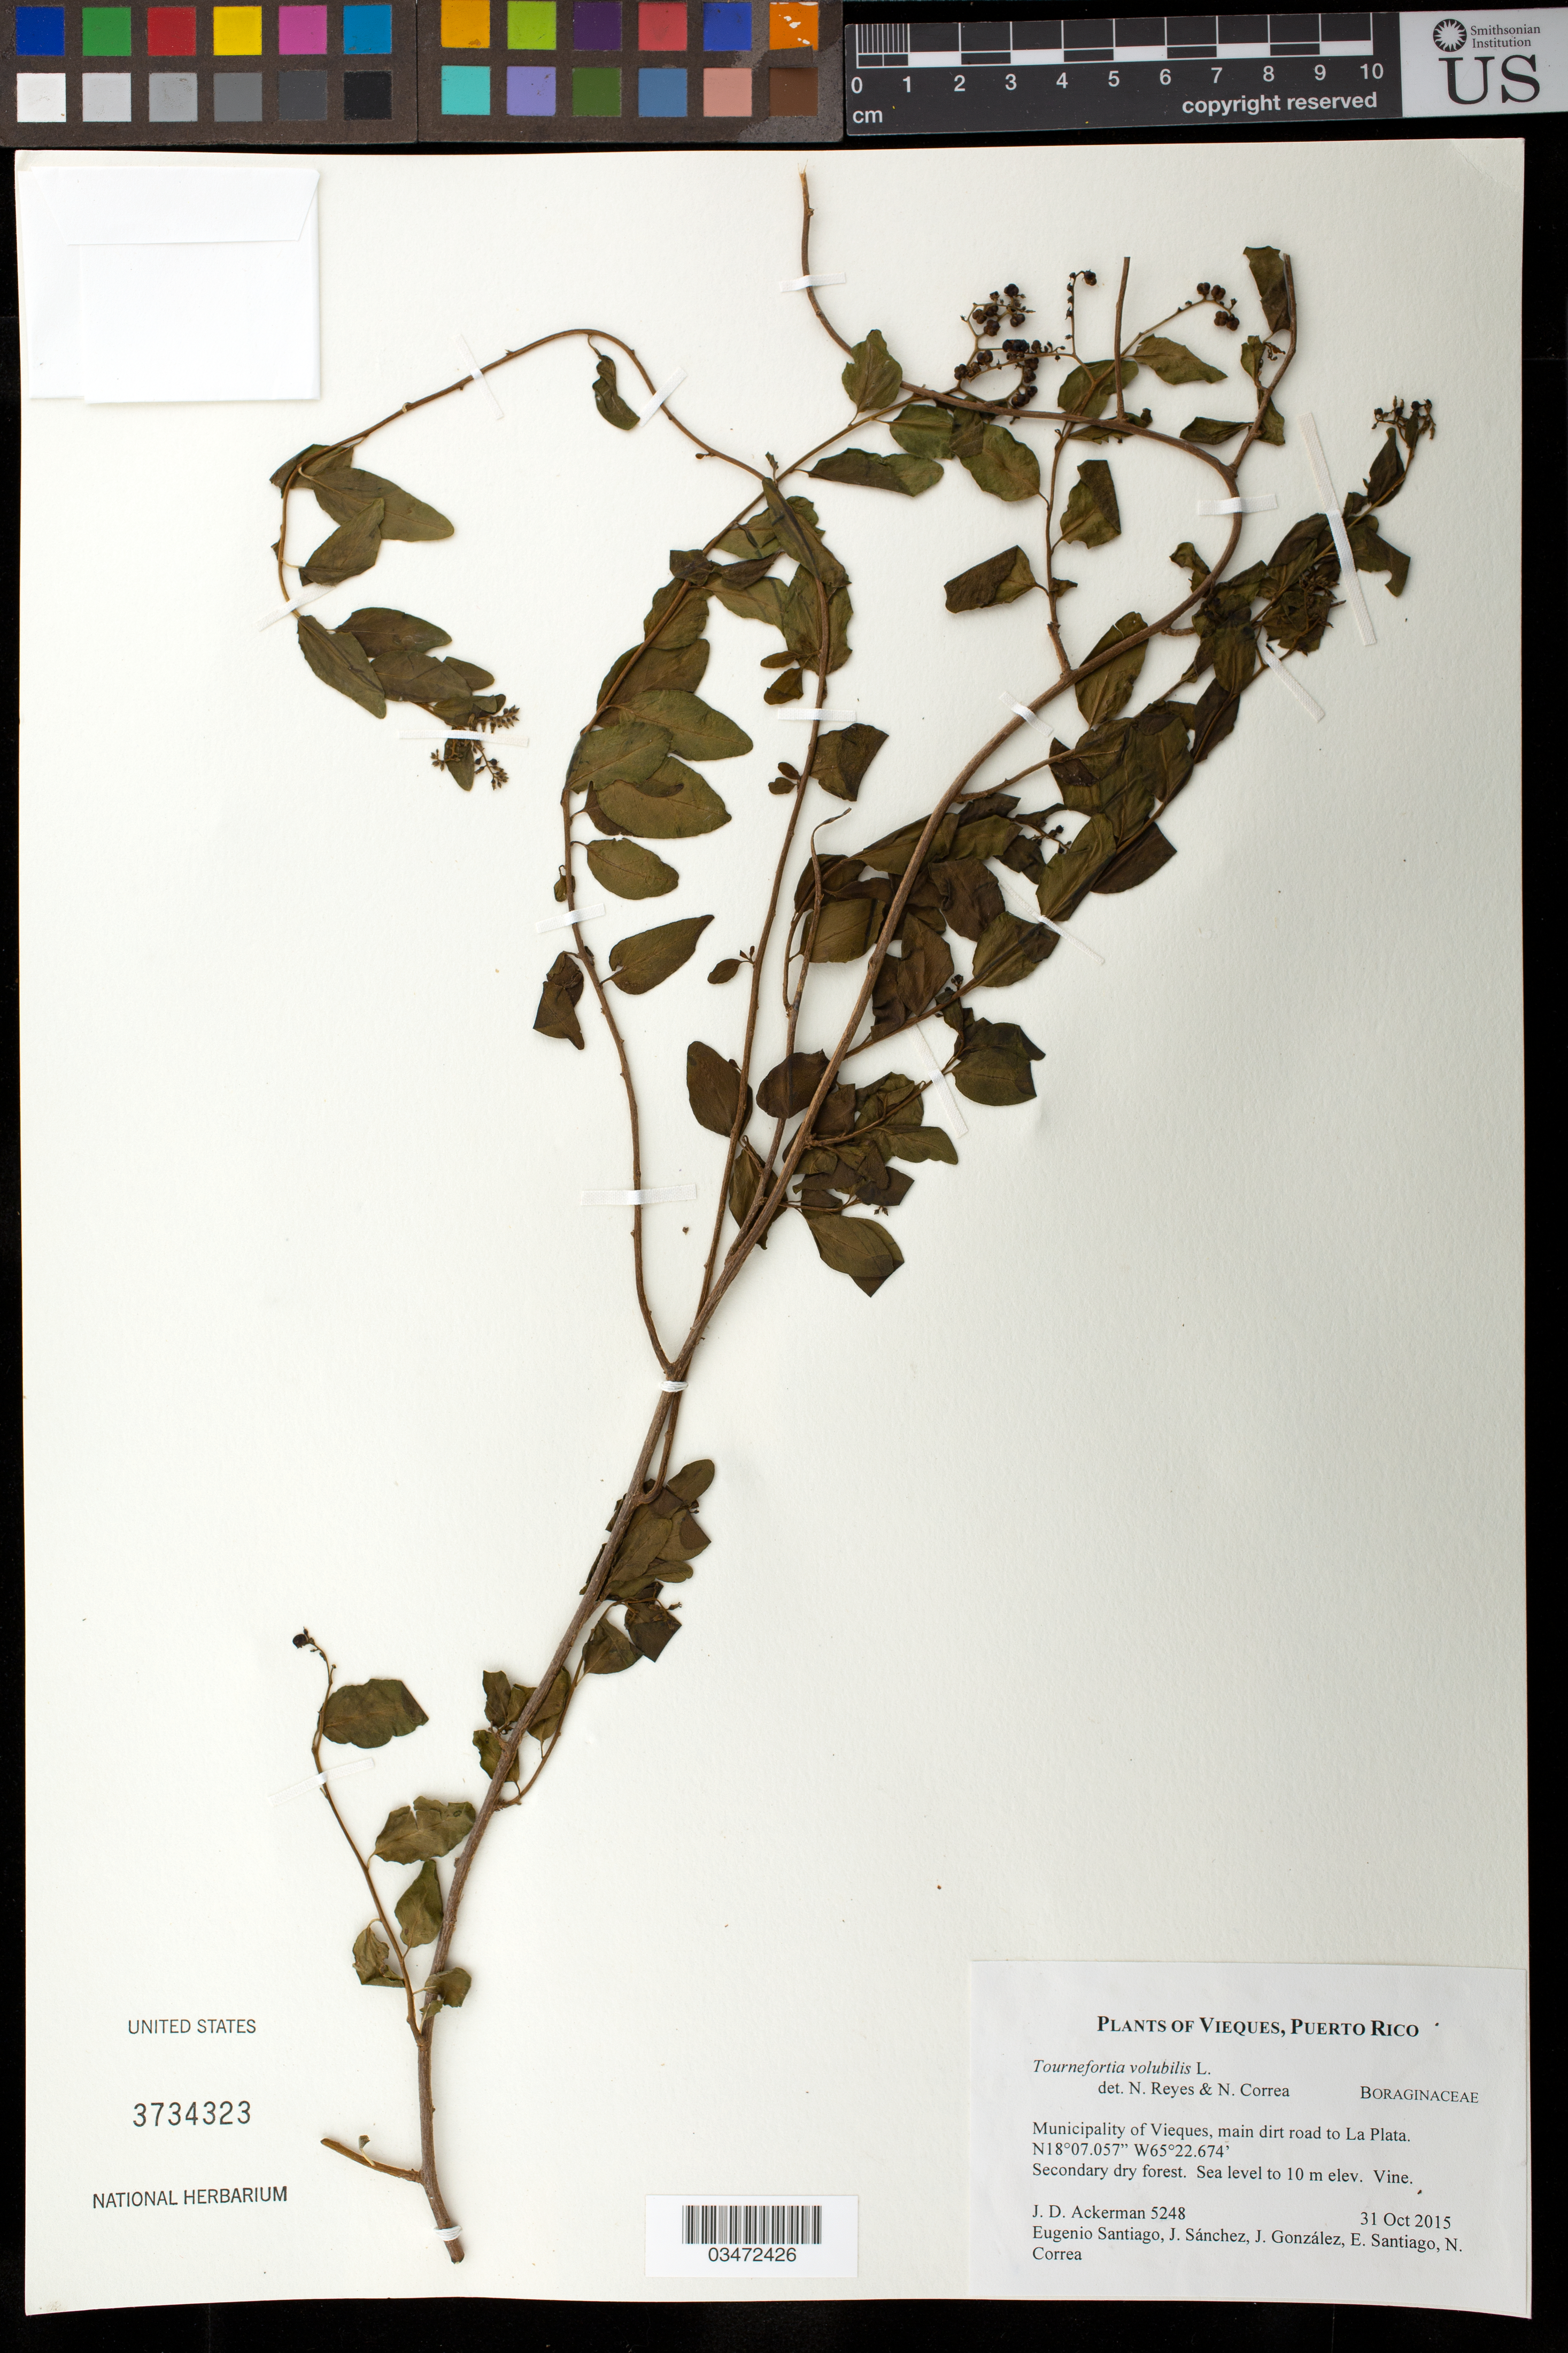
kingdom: Plantae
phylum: Tracheophyta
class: Magnoliopsida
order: Boraginales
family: Heliotropiaceae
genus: Tournefortia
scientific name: Tournefortia volubilis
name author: L.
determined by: Reyes, N.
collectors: J. D. Ackerman, E. Santiago, J. Sánchez, J. González, E. Santiago & N. Correa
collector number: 5248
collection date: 2015-10-31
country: Puerto Rico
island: Vieques I.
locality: Mun. Vieques, main dirt road to La Plata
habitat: Secondary dry forest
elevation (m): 0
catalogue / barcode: US 3734323